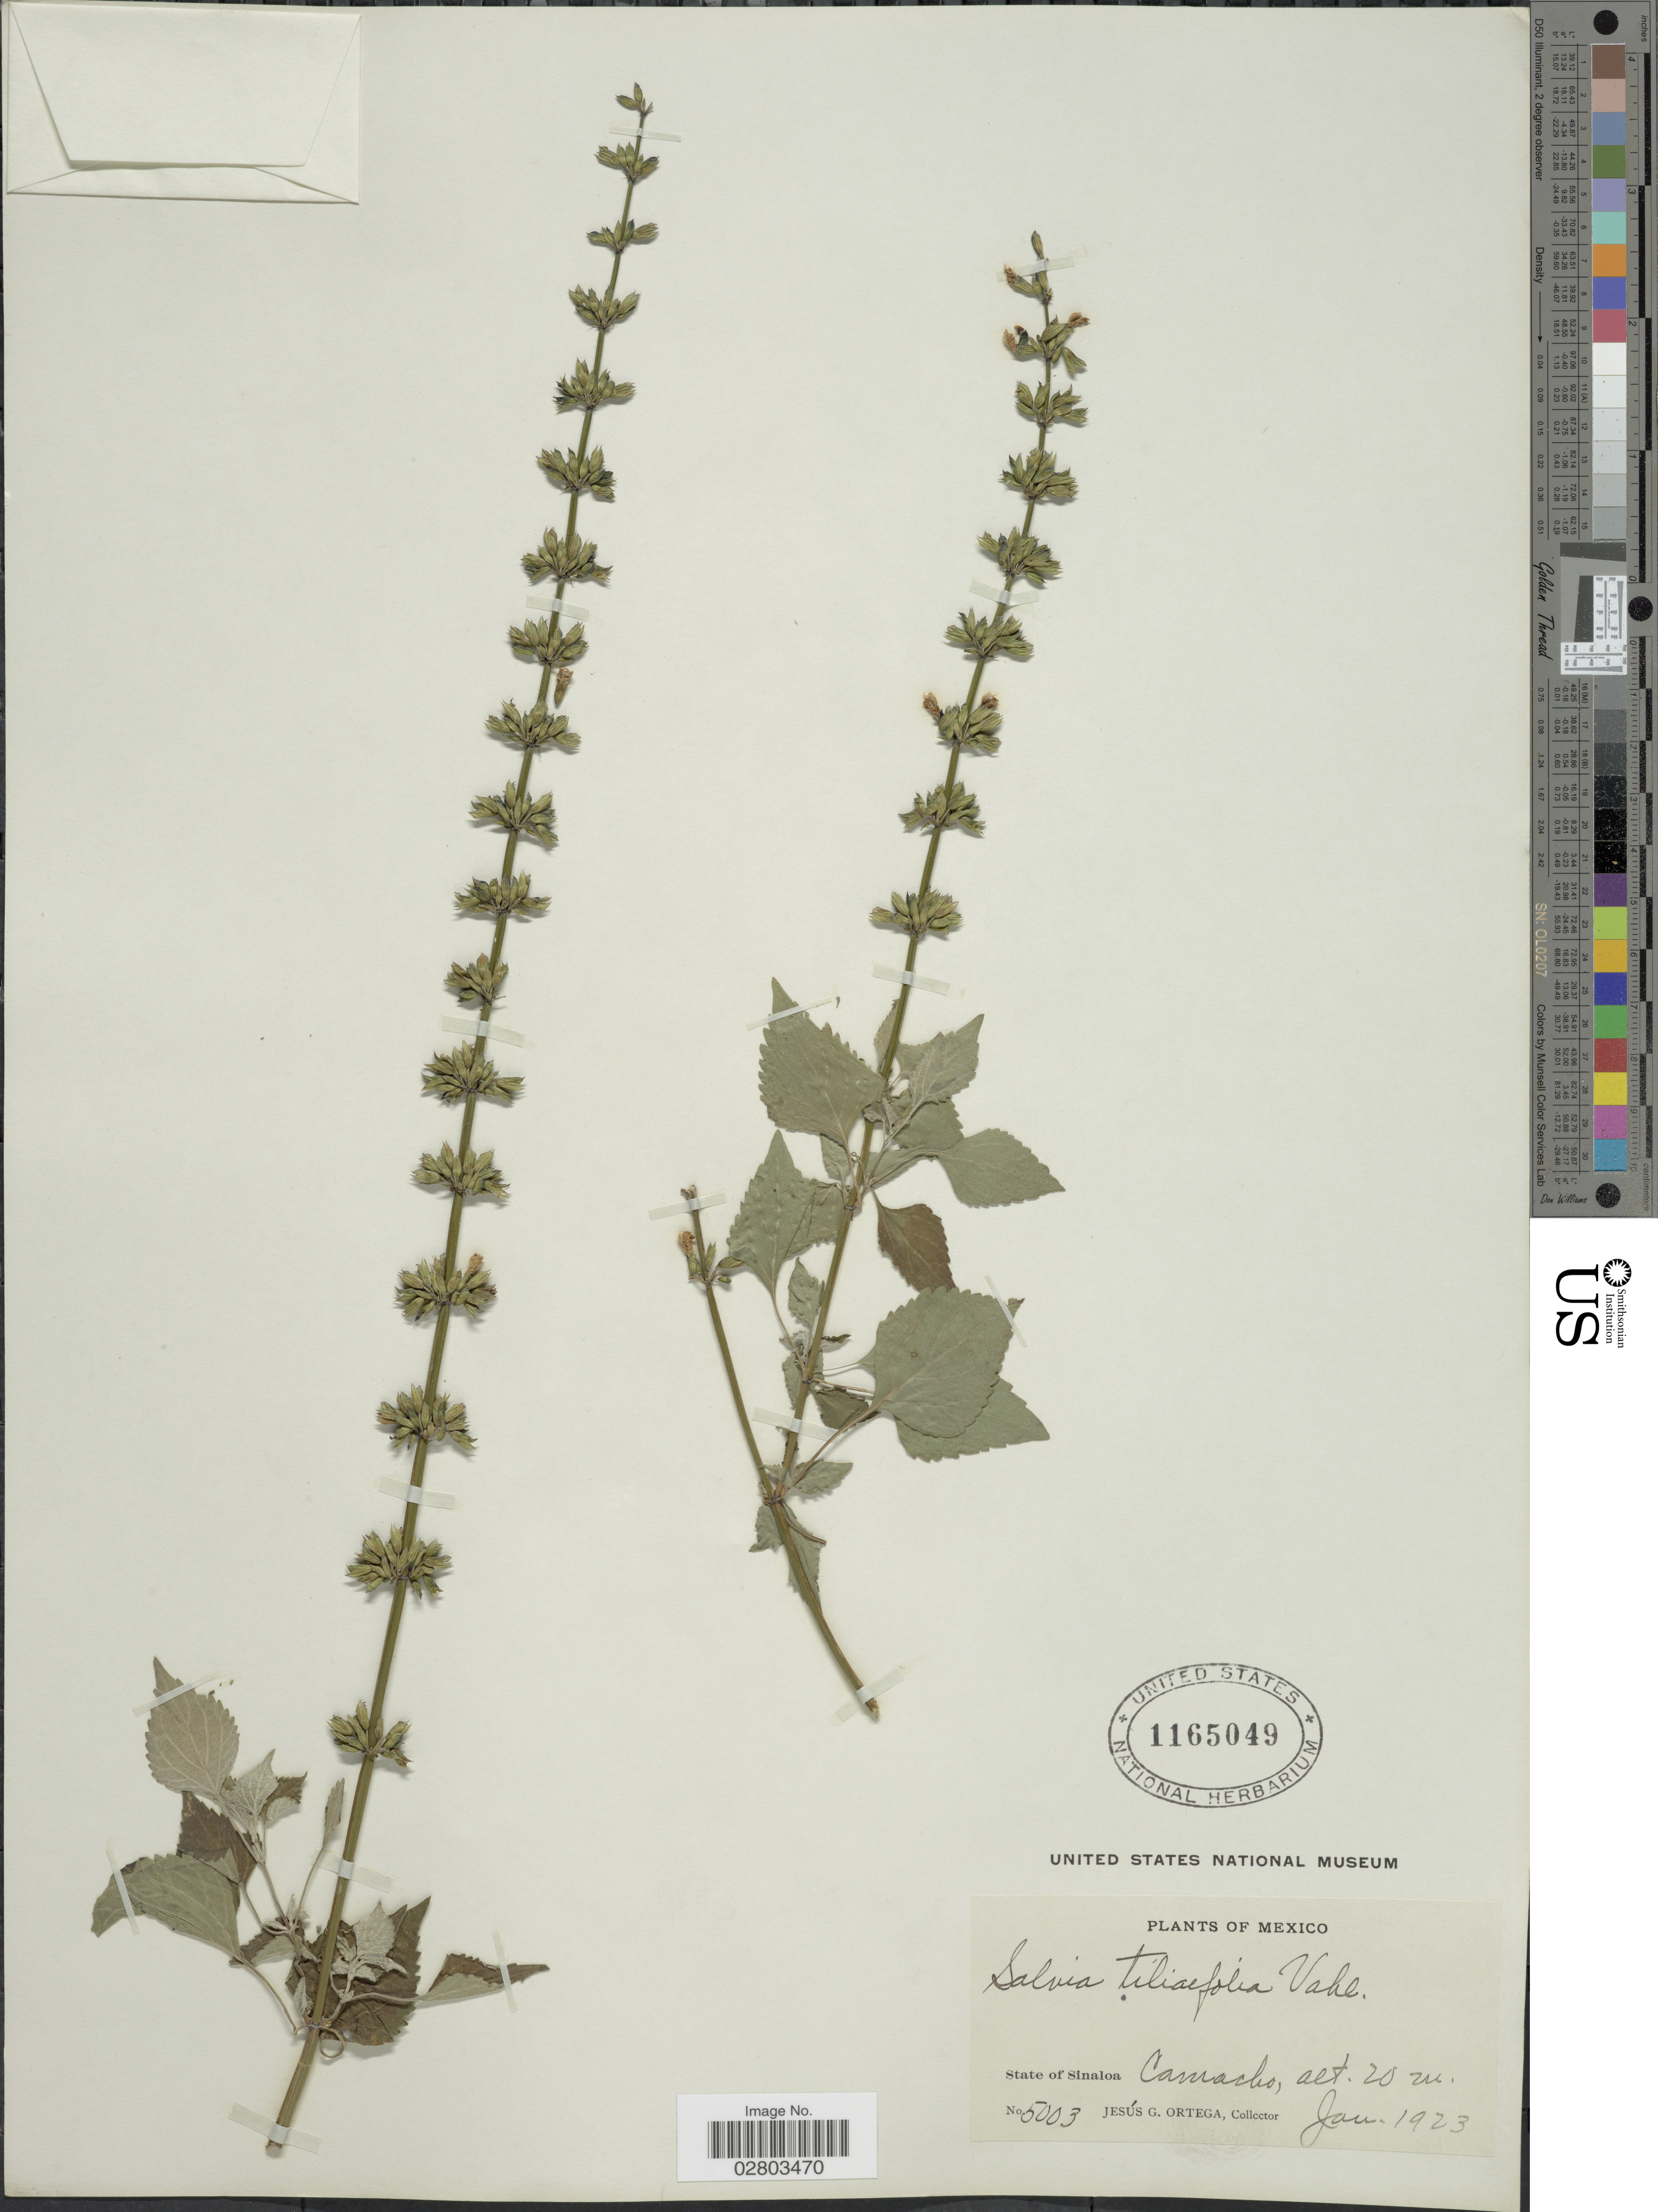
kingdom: Plantae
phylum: Tracheophyta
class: Magnoliopsida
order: Lamiales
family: Lamiaceae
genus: Salvia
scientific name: Salvia tiliifolia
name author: Vahl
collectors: J. Ortega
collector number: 5003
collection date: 1923-01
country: Mexico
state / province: Sinaloa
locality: Camacho.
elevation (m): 20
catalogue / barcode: US 1165049